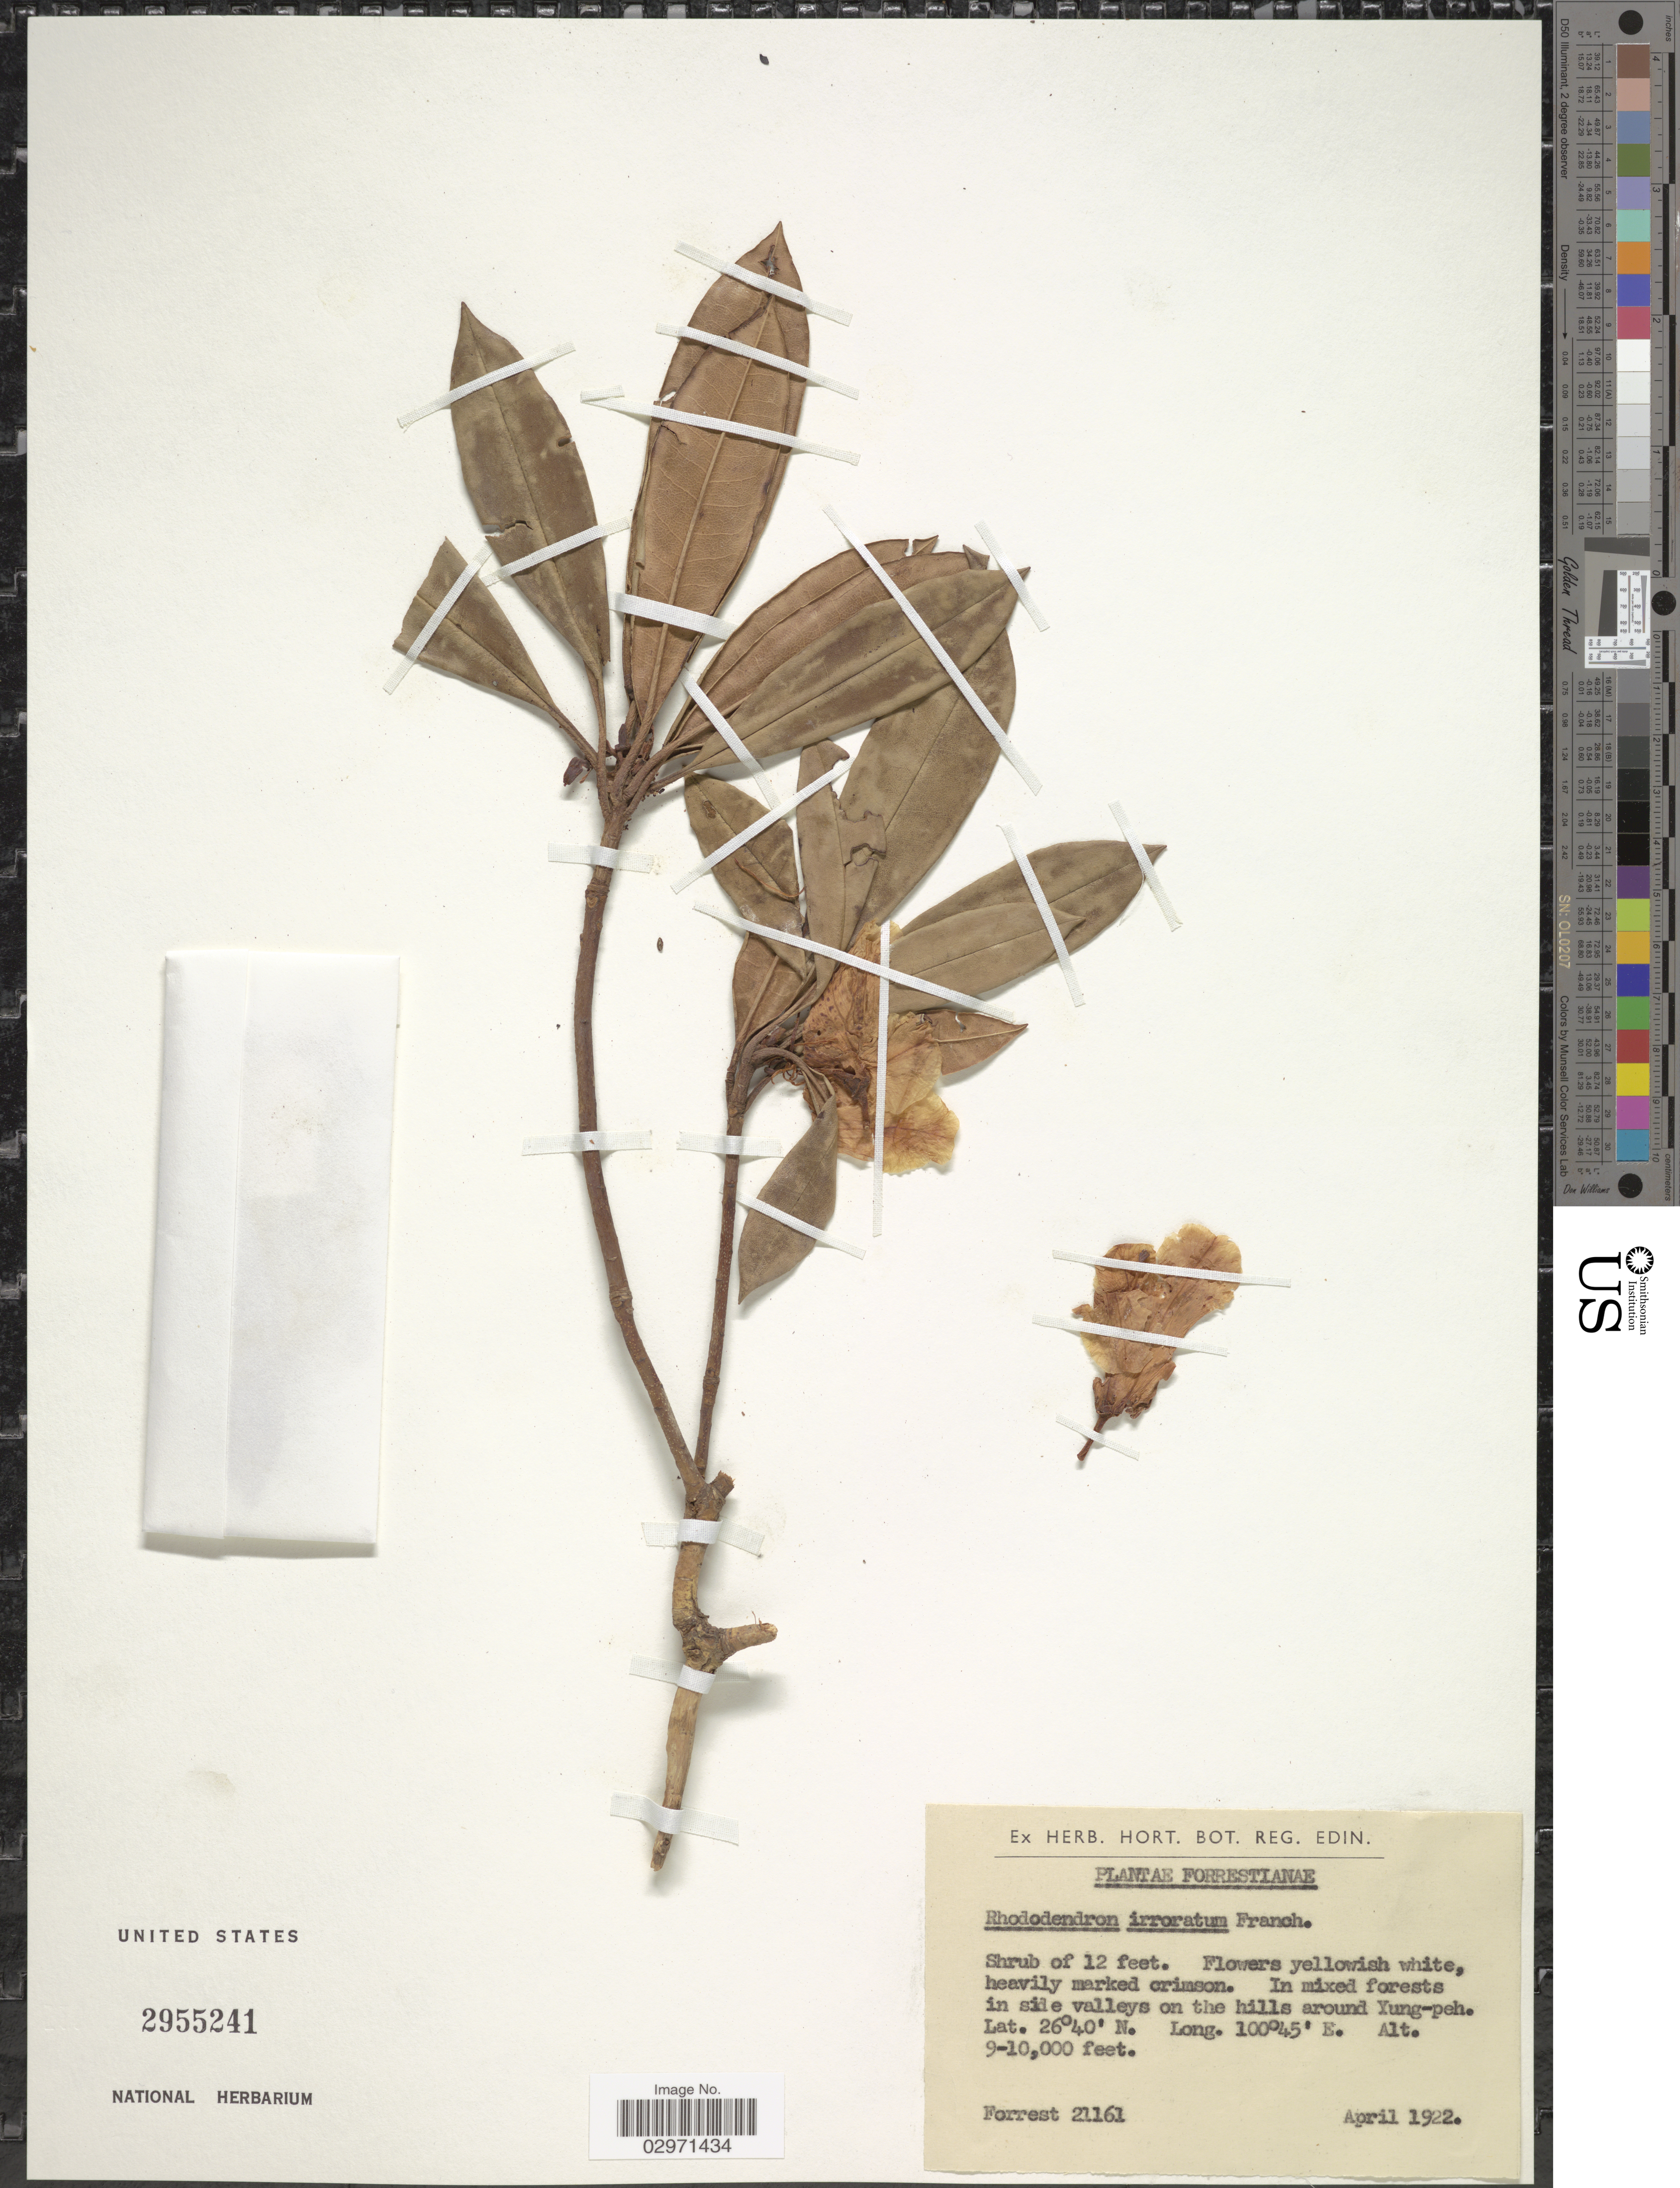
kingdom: Plantae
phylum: Tracheophyta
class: Magnoliopsida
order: Ericales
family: Ericaceae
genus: Rhododendron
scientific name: Rhododendron irroratum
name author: Franch.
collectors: -. Forrest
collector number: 21161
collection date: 1922-04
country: China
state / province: Yunnan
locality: On the hills around Yung-peh.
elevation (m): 2743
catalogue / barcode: US 2955241